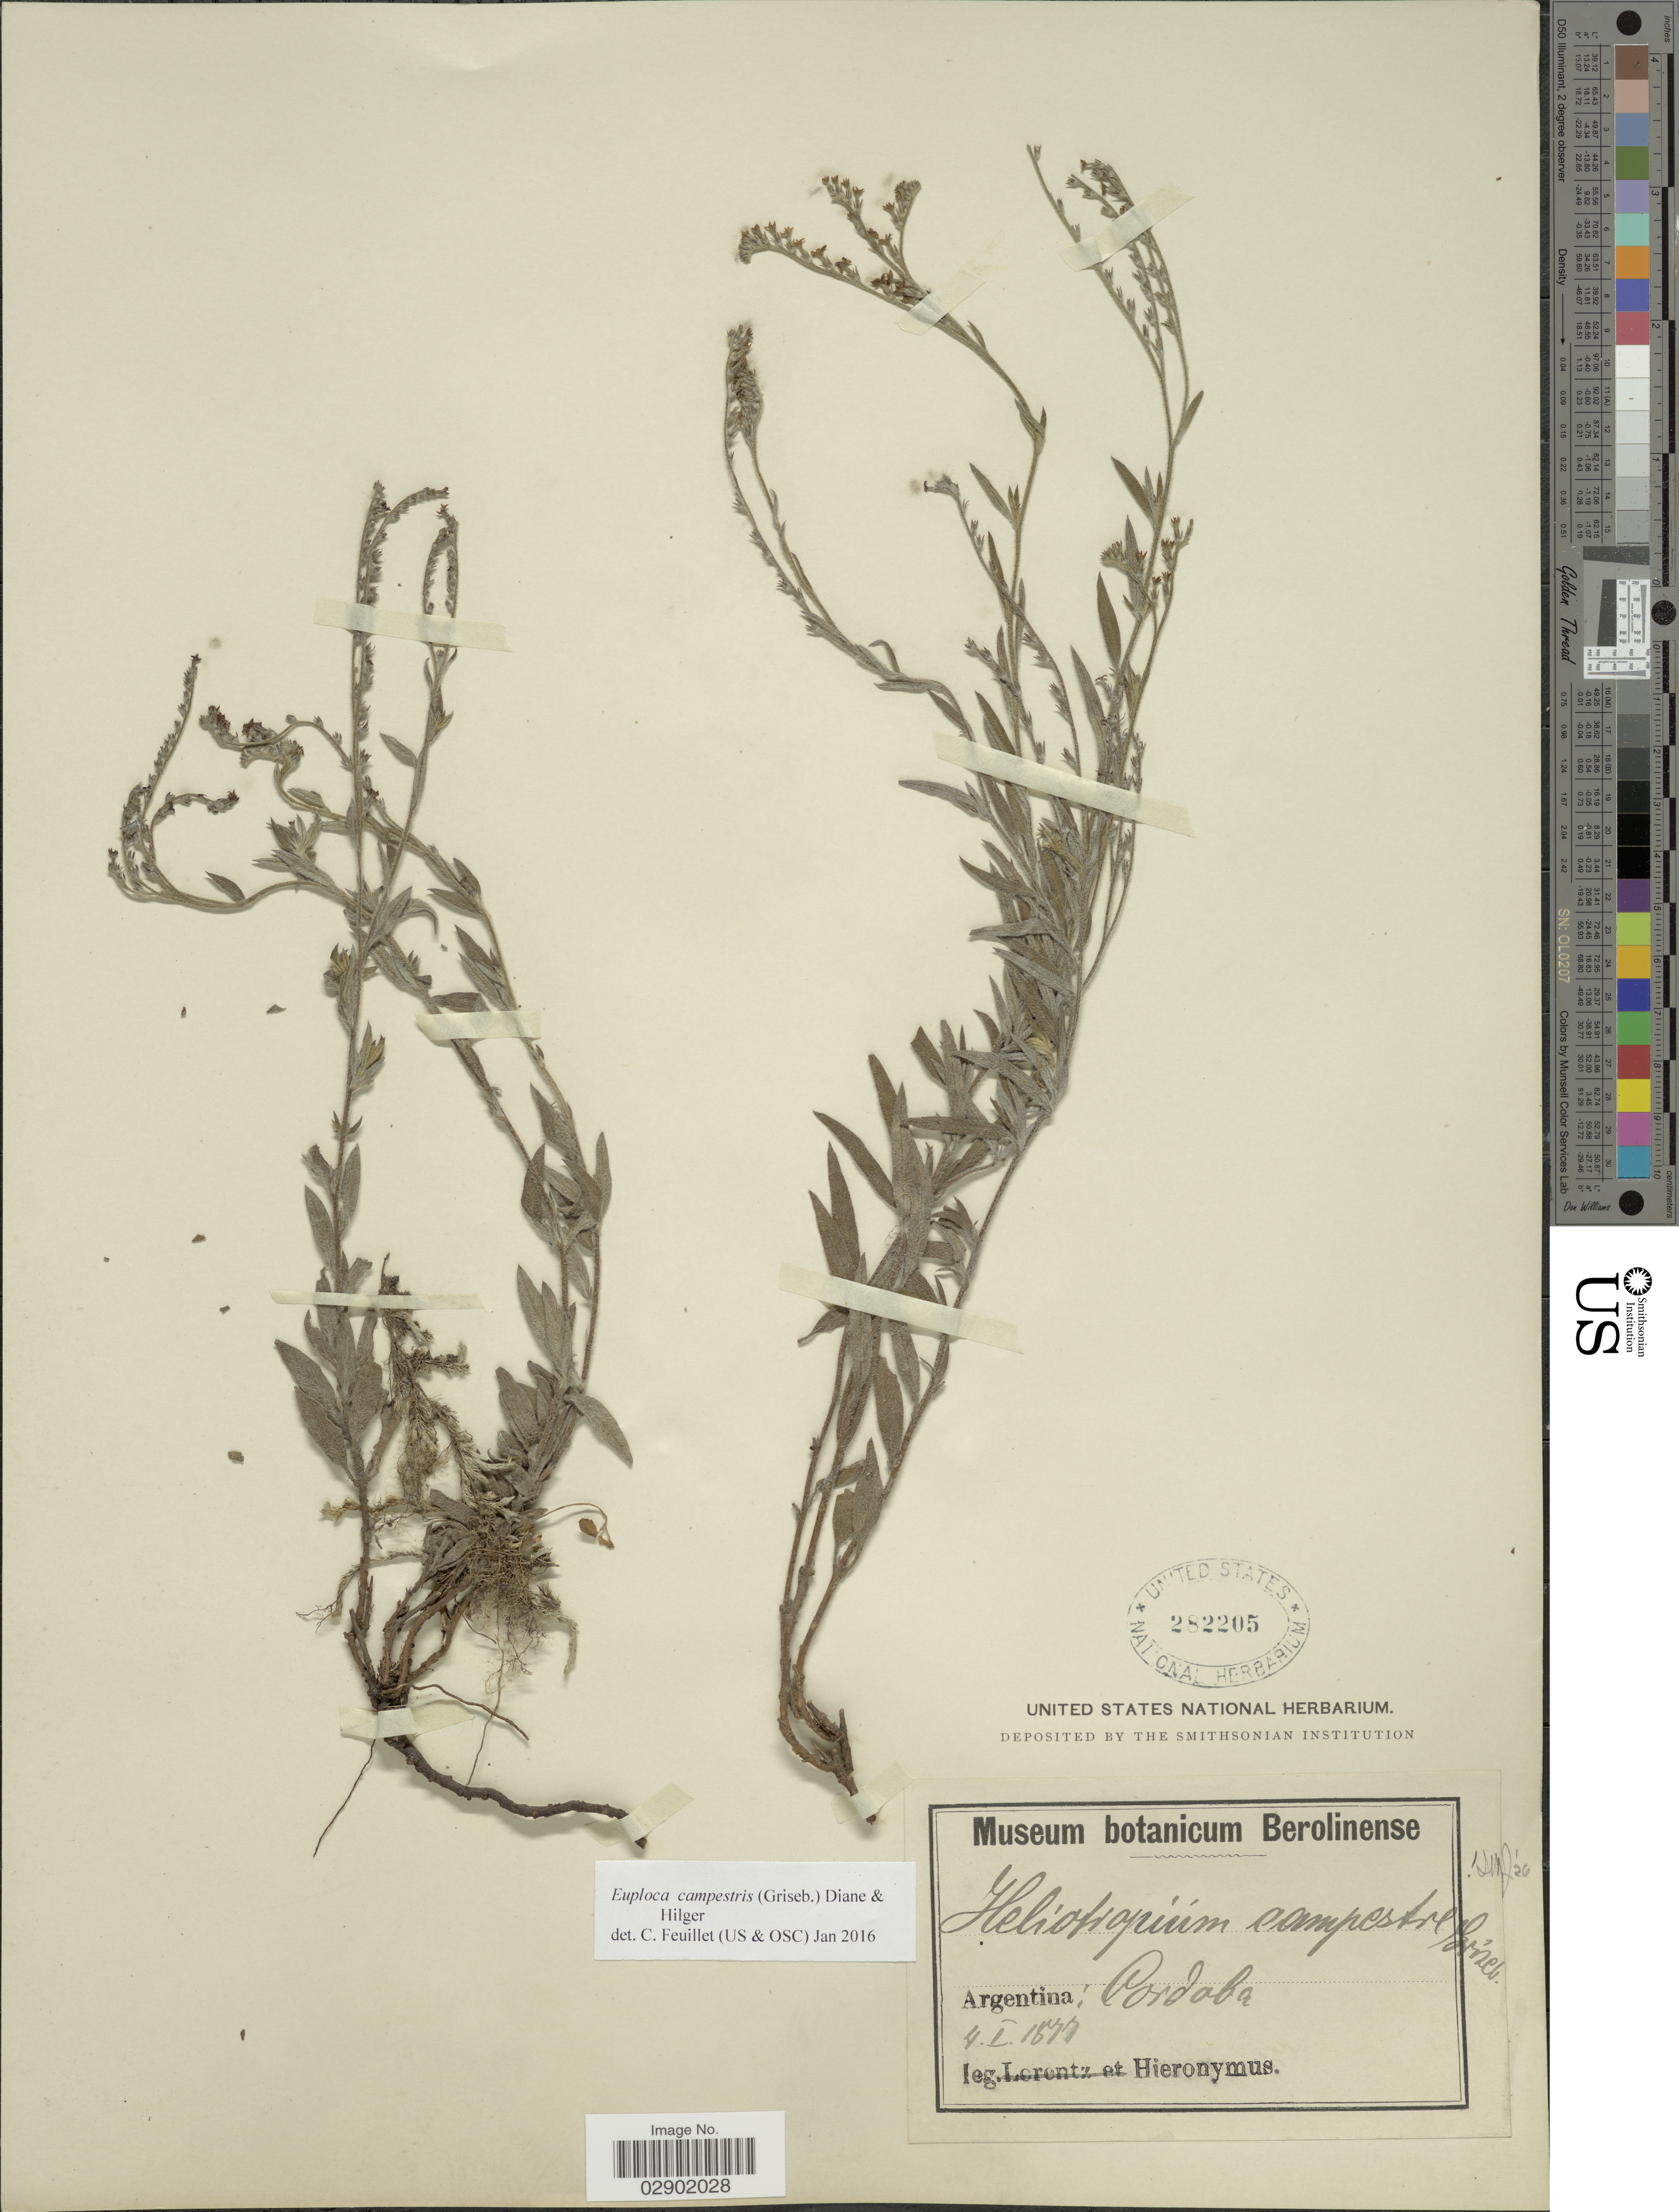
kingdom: Plantae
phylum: Tracheophyta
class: Magnoliopsida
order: Boraginales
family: Heliotropiaceae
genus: Euploca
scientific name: Euploca campestris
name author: (Griseb.) Diane & Hilger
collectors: -. Hieronymus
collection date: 1877-01-04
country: Argentina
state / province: Cordoba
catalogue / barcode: US 282205